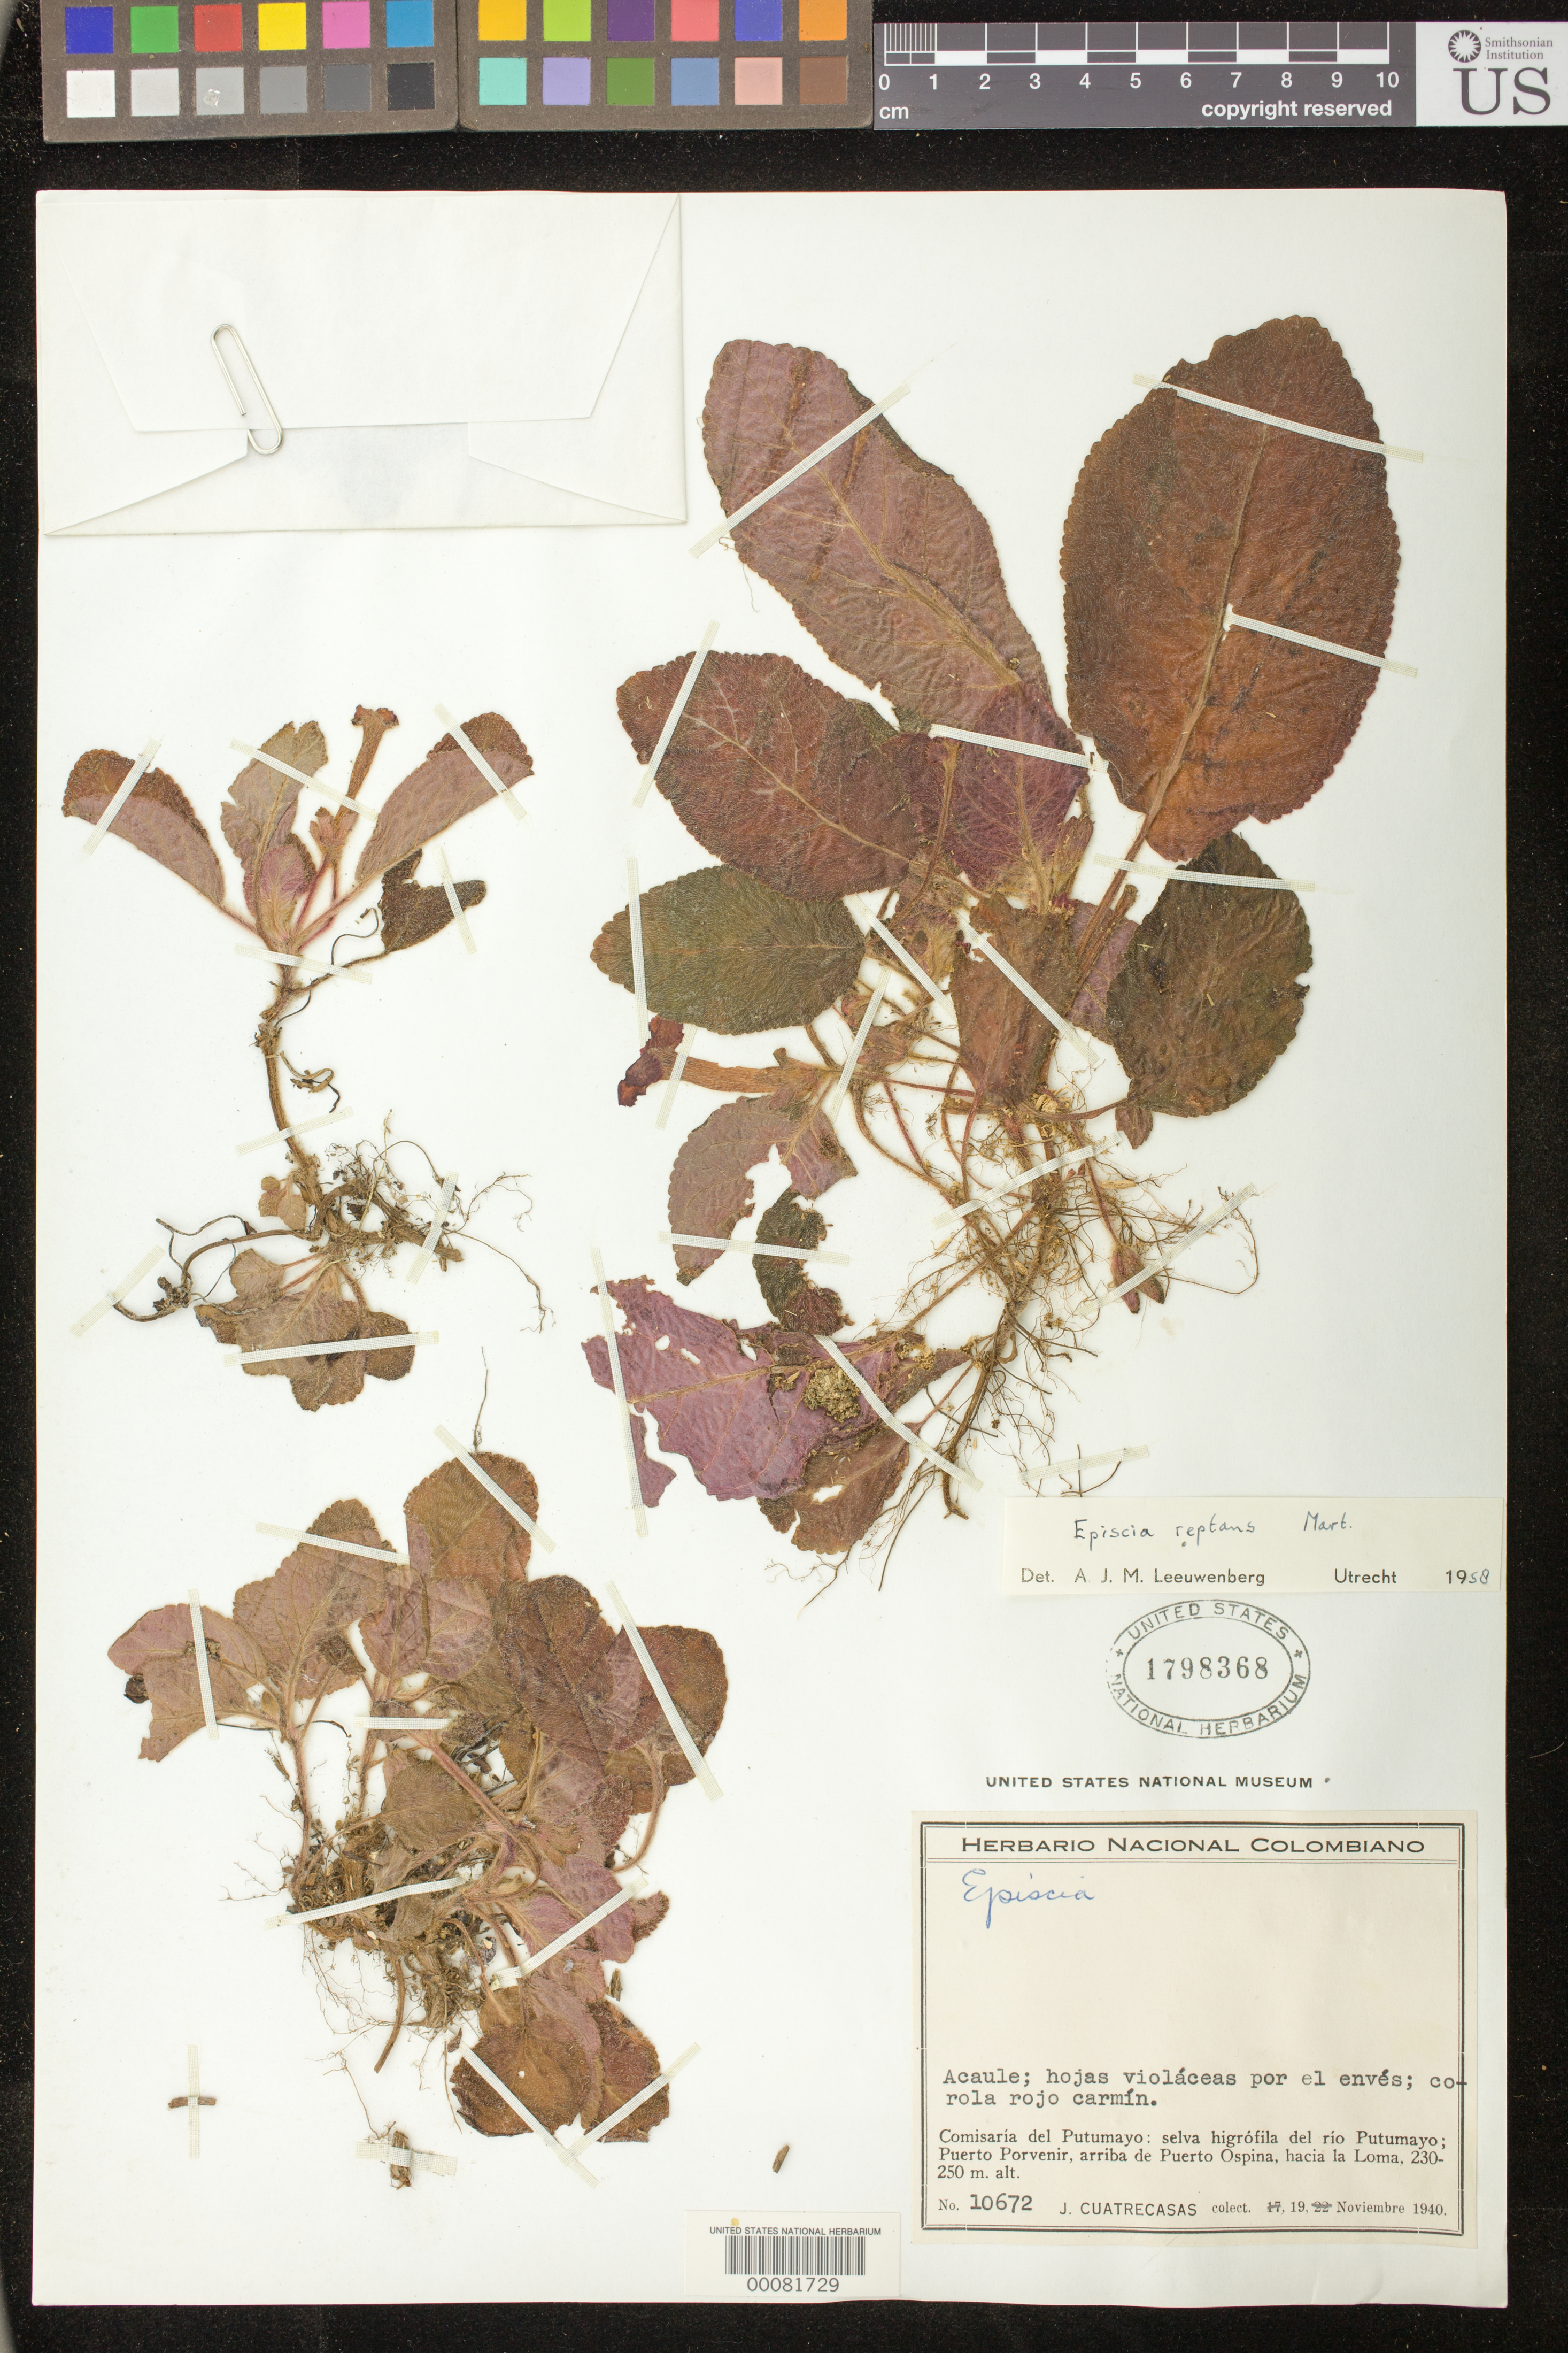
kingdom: Plantae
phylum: Tracheophyta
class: Magnoliopsida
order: Lamiales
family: Gesneriaceae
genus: Episcia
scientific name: Episcia reptans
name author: Mart.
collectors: J. Cuatrecasas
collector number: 10672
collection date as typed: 19 Nov 1940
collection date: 1940-11-19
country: Colombia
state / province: Putumayo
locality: Río Putumayo; Puerto Porvenir, arriba de Puerto Ospina, hacia la Loma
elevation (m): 230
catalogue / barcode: US 1798368